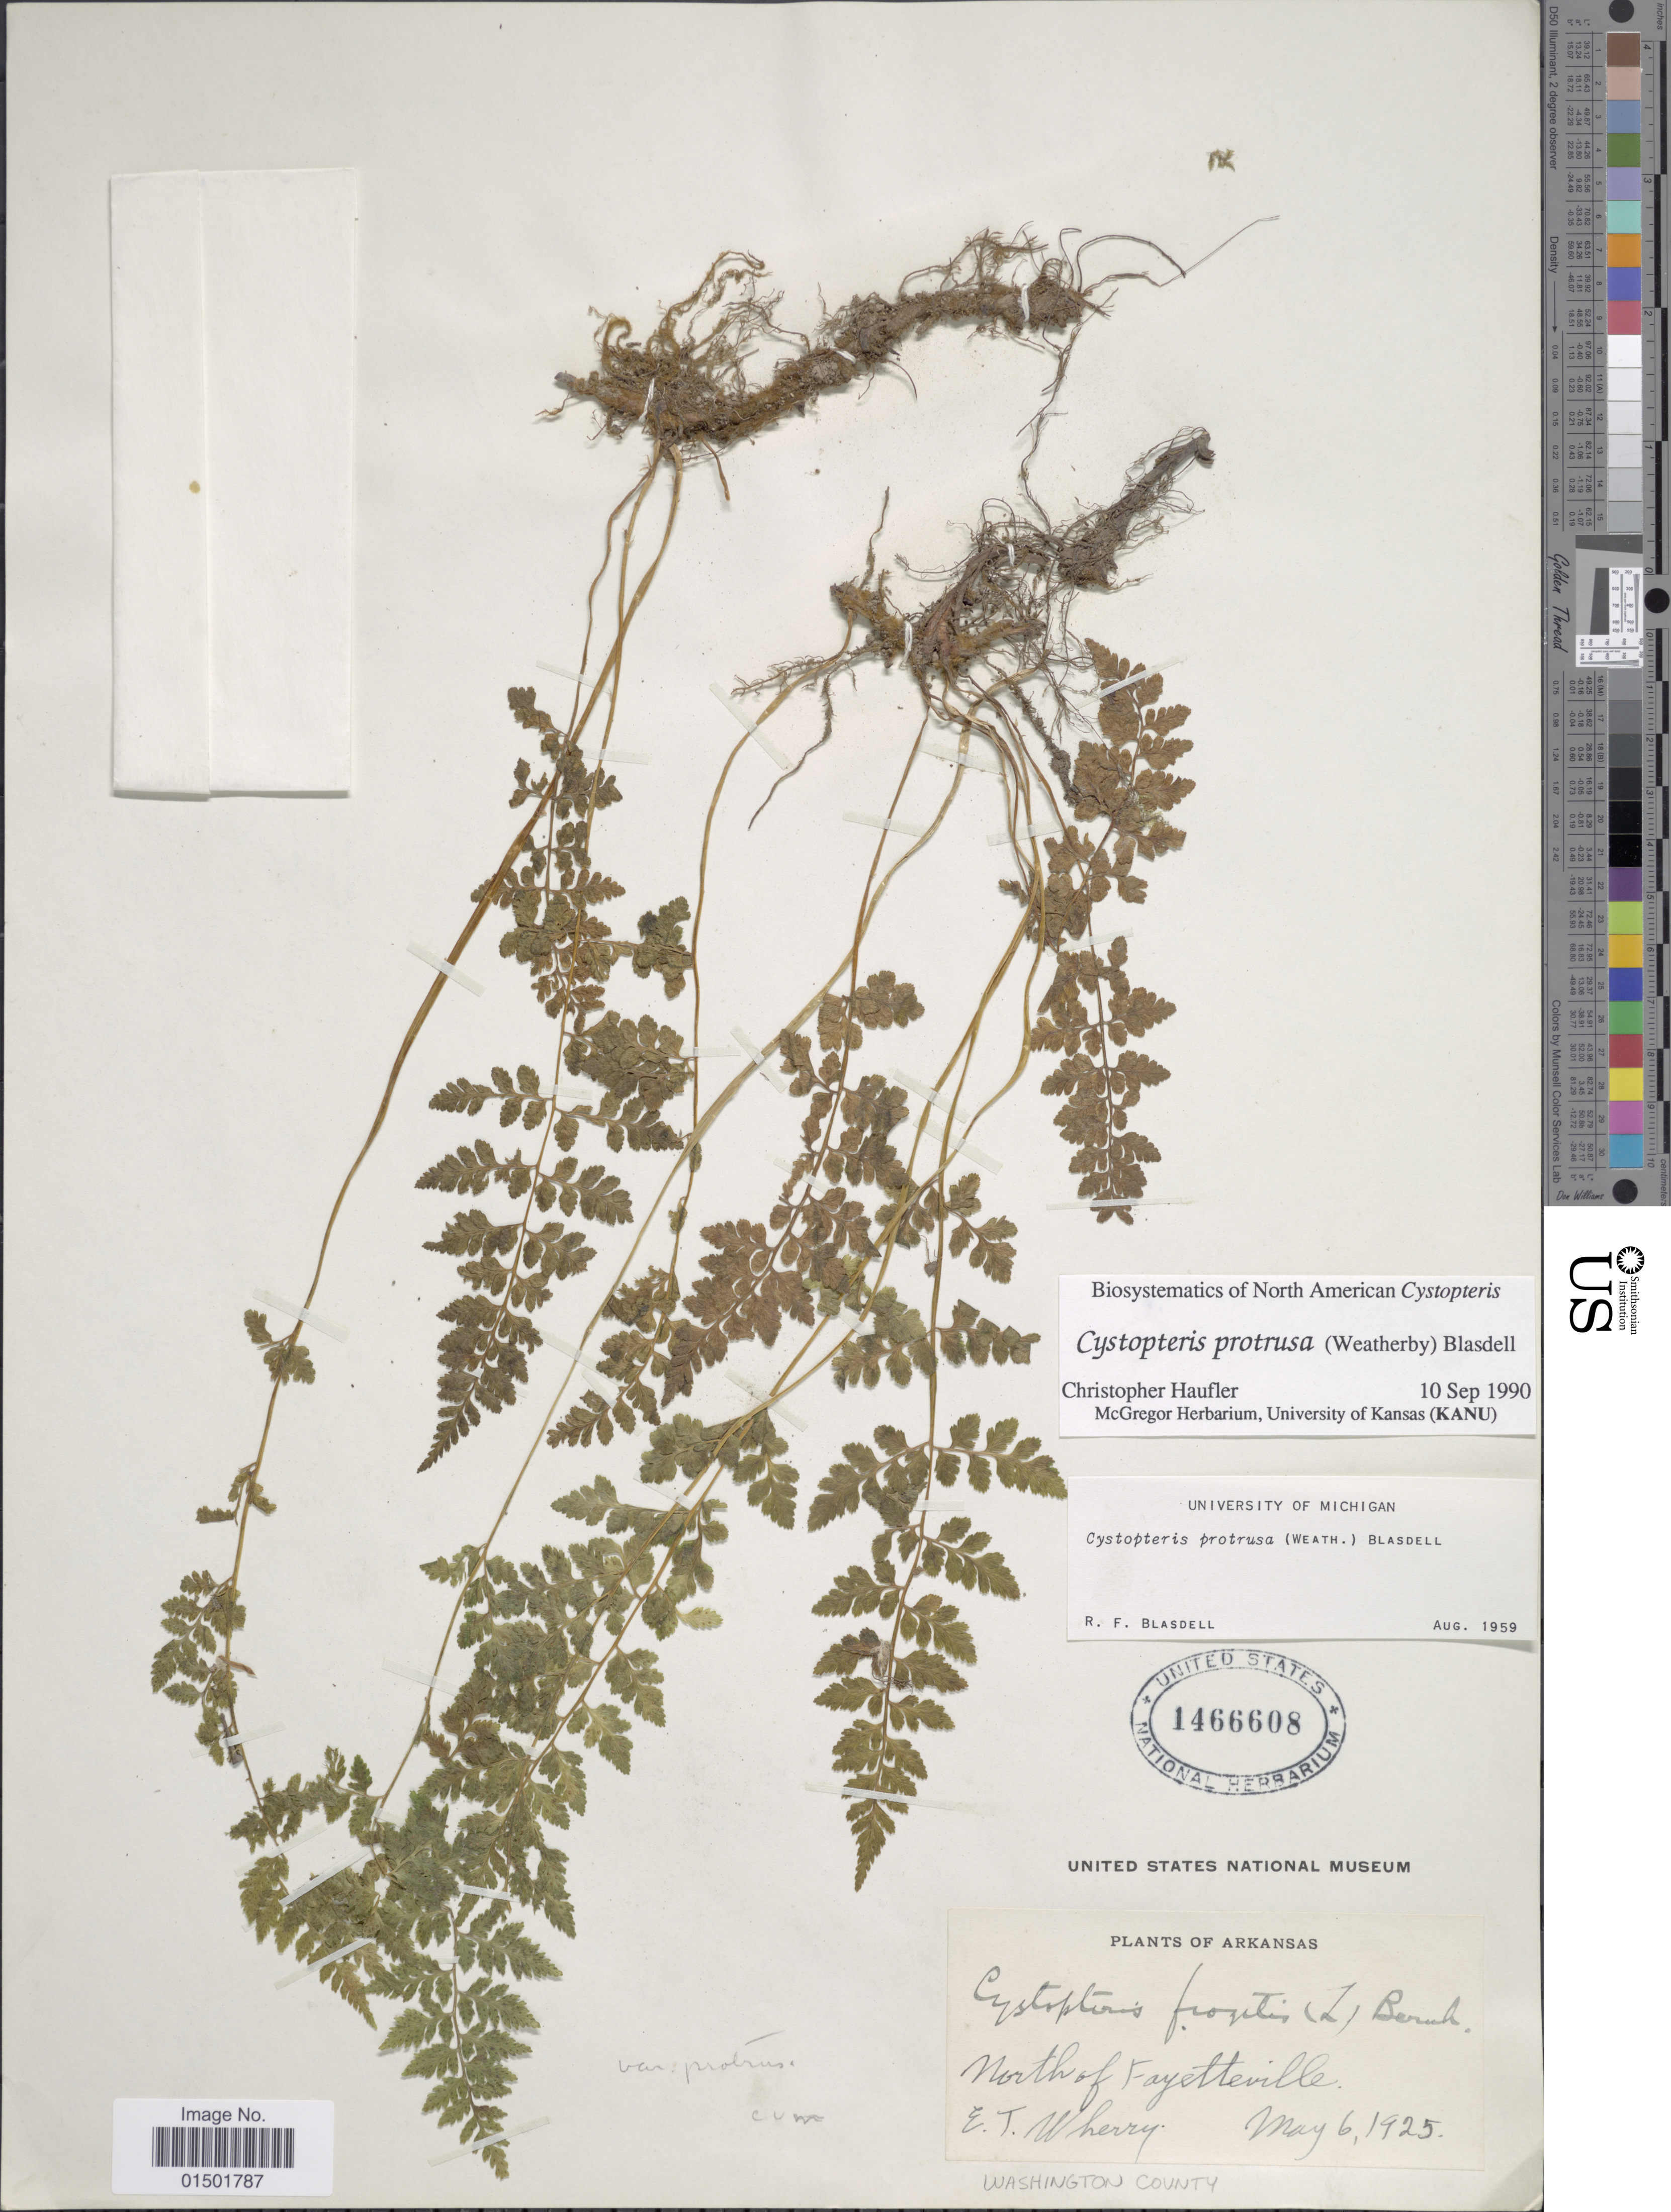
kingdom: Plantae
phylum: Tracheophyta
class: Polypodiopsida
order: Polypodiales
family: Cystopteridaceae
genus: Cystopteris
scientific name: Cystopteris protrusa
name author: (Weath.) Blasdell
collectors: E. T. Wherry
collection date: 1925-05-06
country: United States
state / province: Arkansas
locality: North of Fayetteville. Washington County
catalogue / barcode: US 1466608